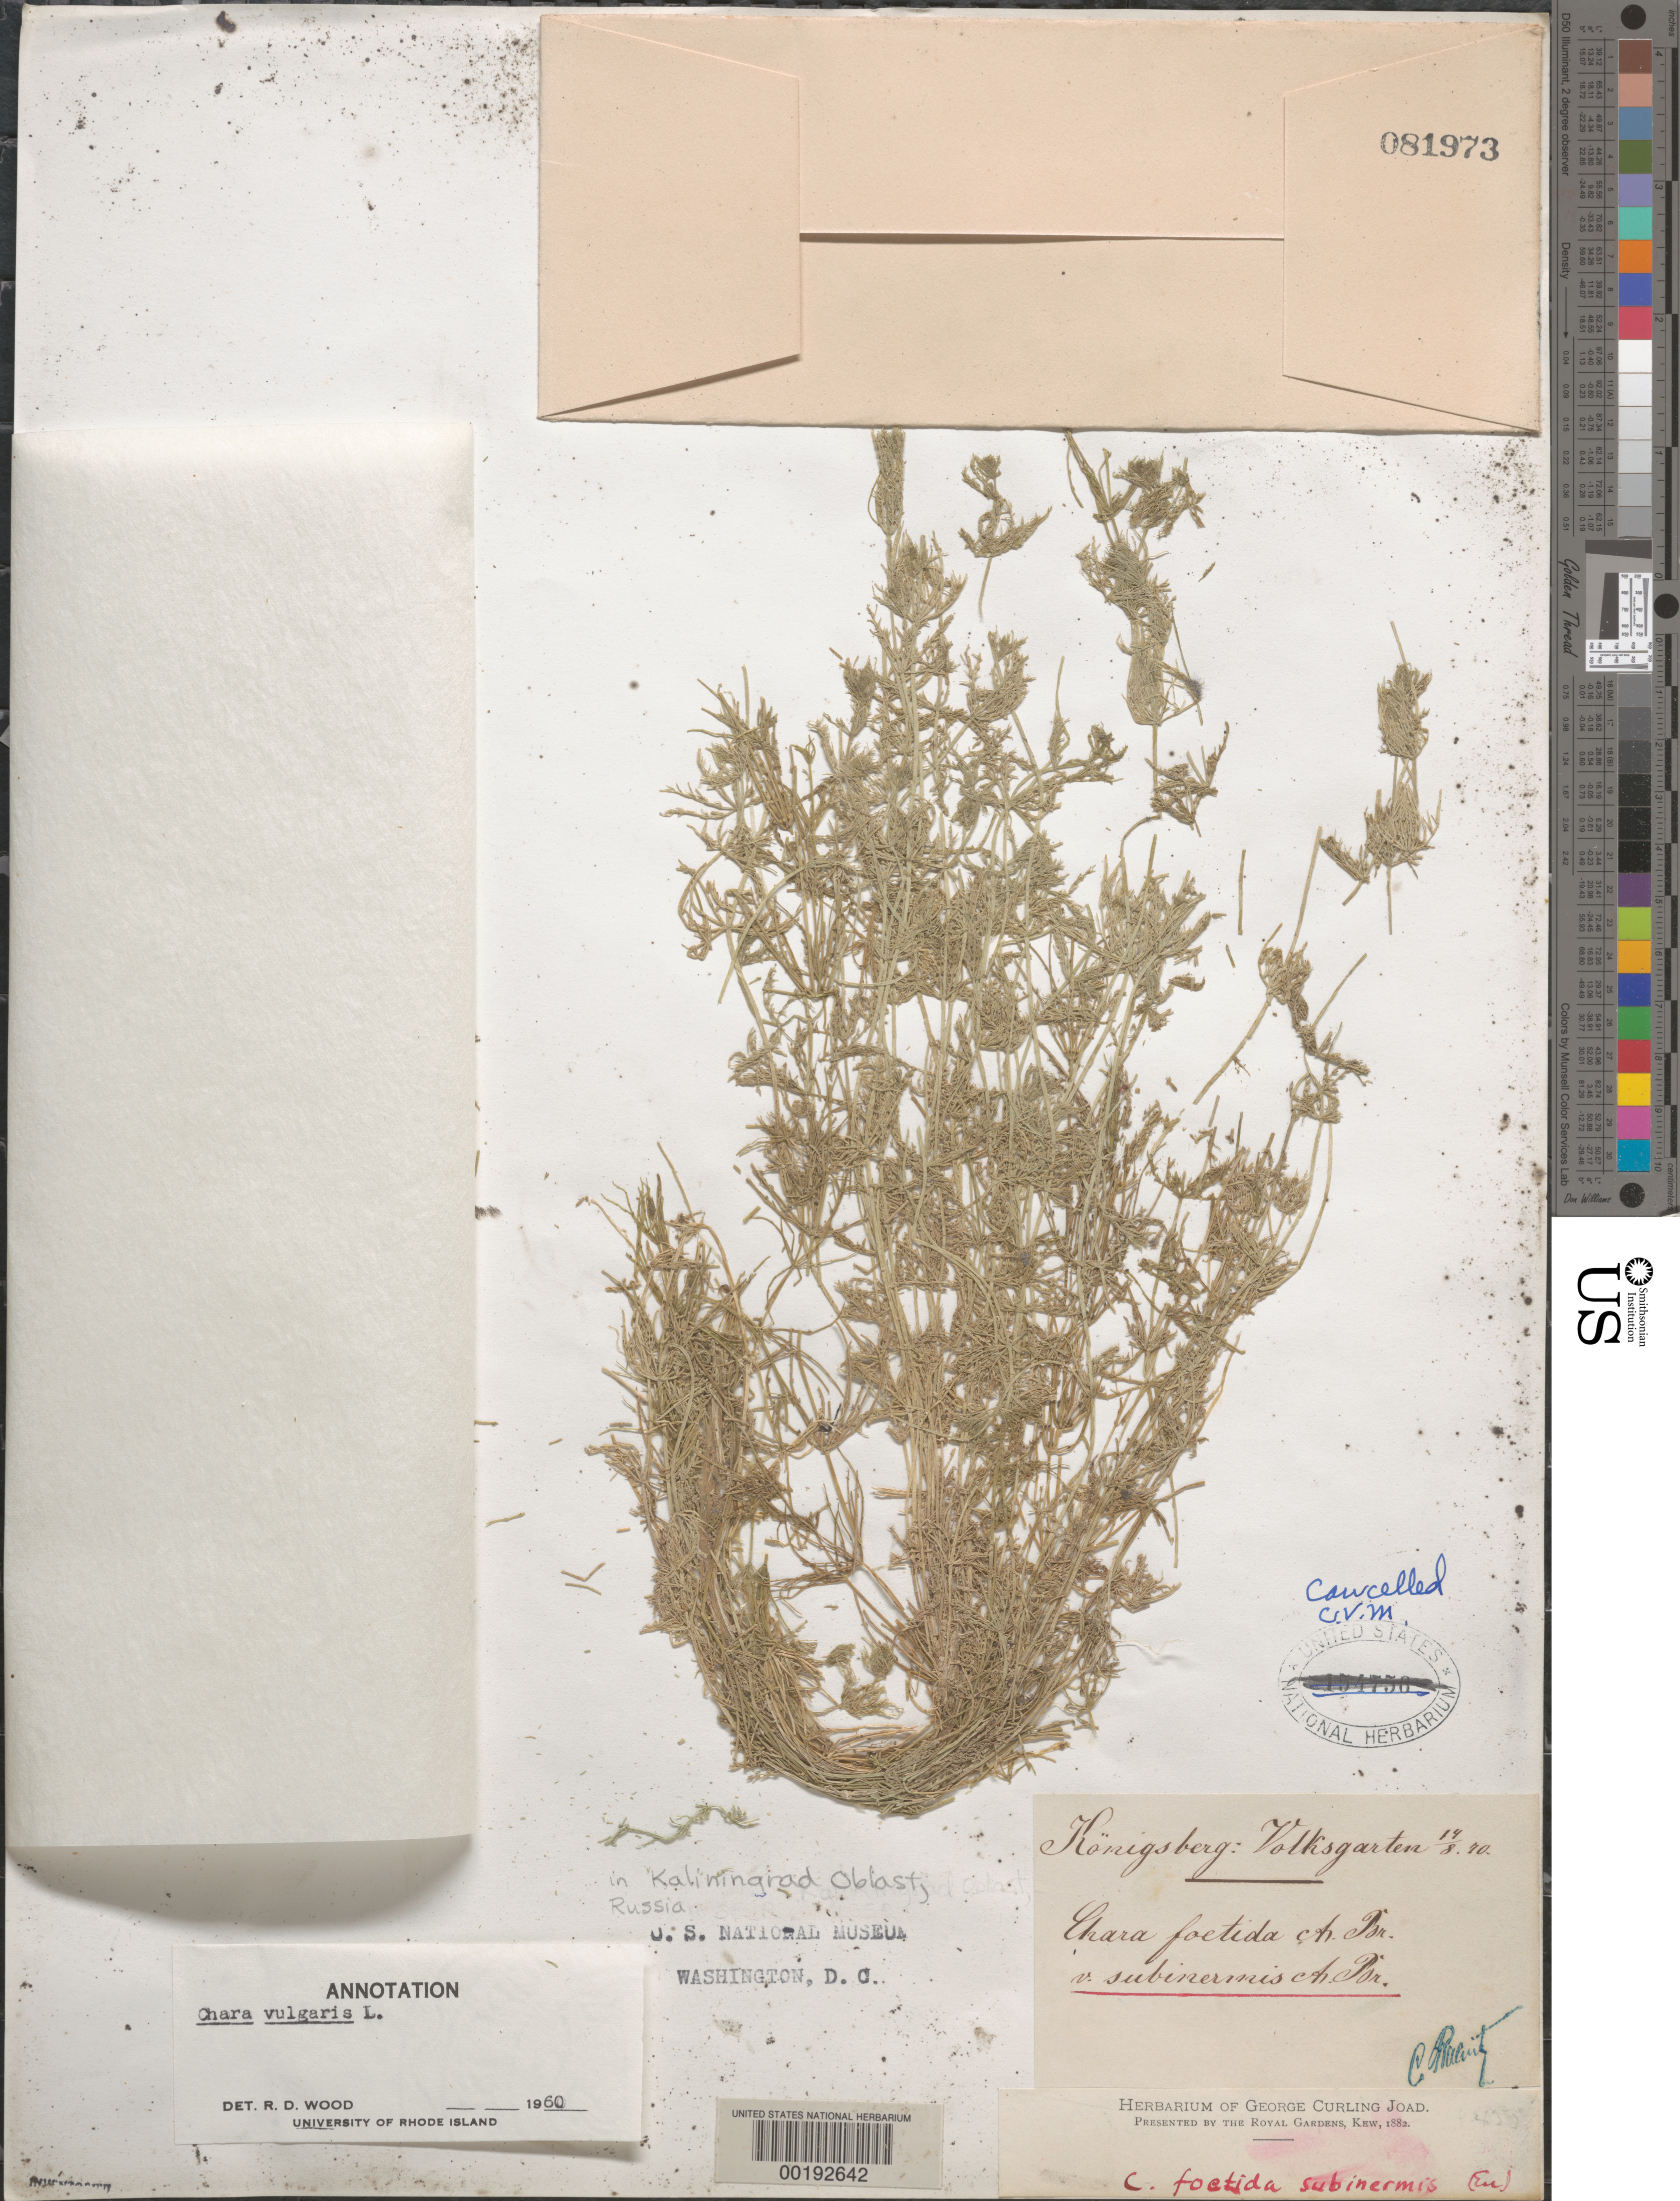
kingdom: Plantae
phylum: Charophyta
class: Charophyceae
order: Charales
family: Characeae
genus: Chara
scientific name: Chara vulgaris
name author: L.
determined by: Wood, R. D.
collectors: C. G. Baenitz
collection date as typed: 14 Aug 1870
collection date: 1870-08-14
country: Russian Federation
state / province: Kaliningrad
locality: Volksgarten, kaliningrad (konigsberg), kaliningrad oblast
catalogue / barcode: US 81973